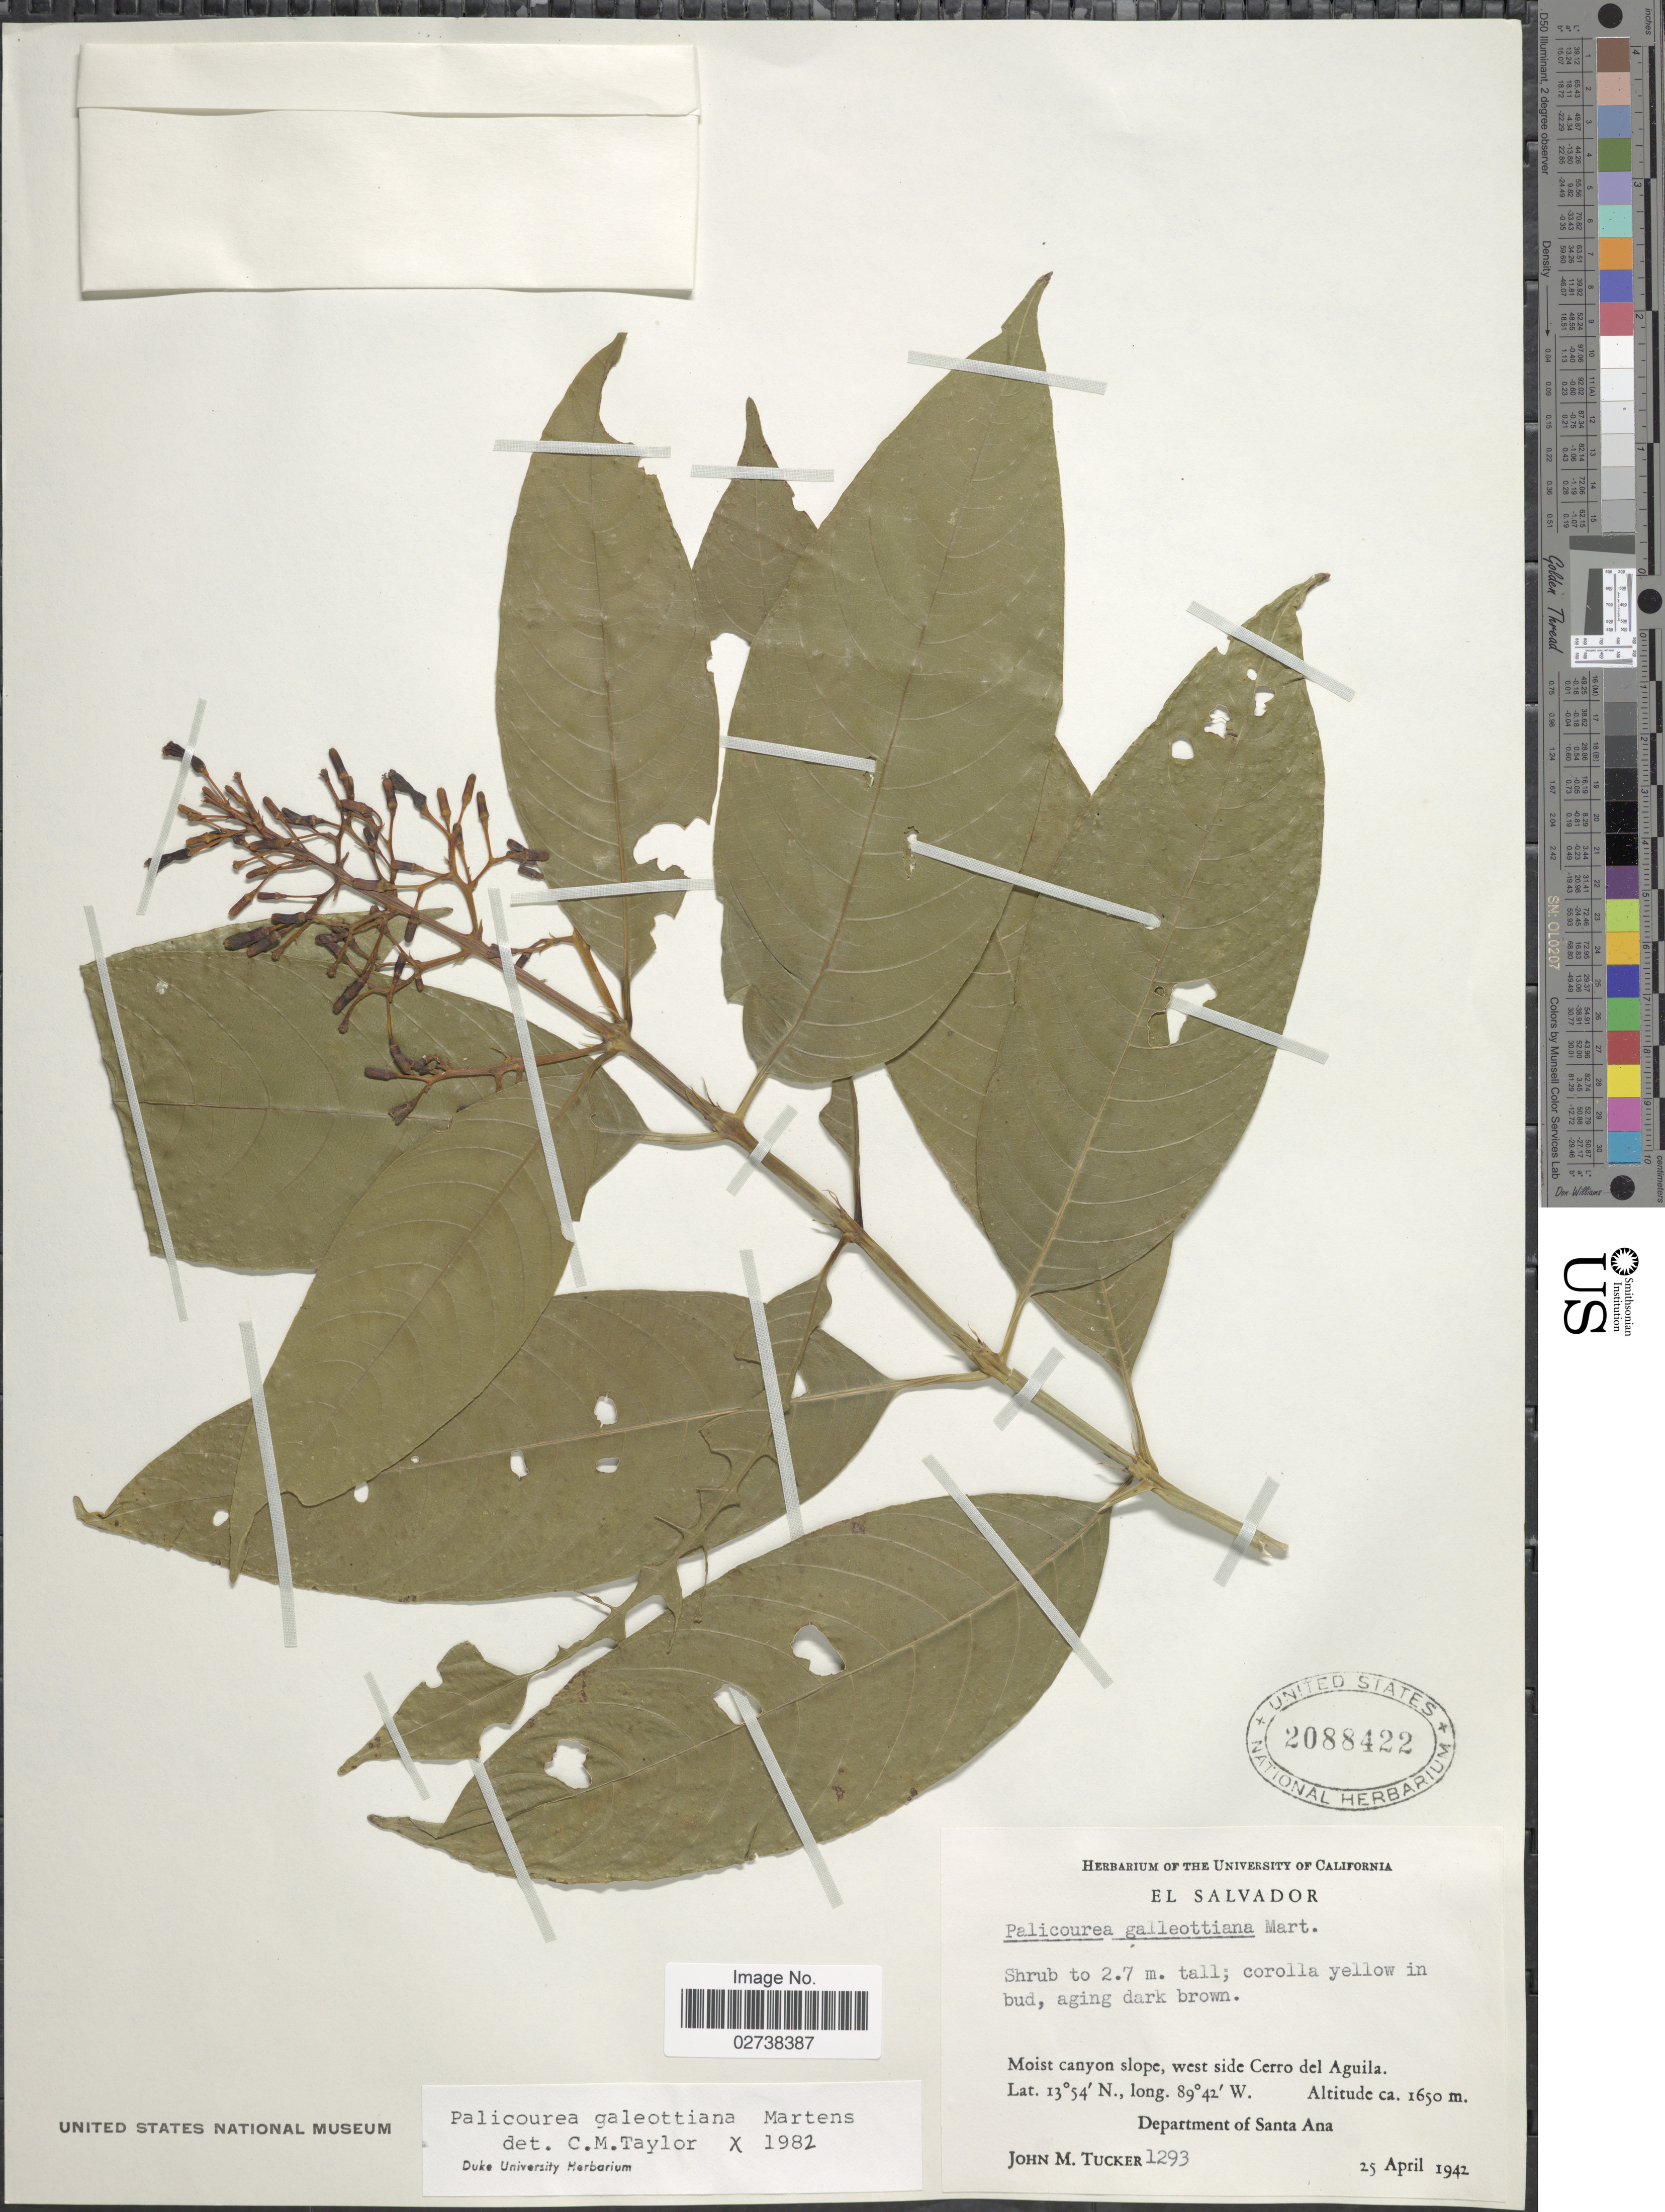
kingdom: Plantae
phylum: Tracheophyta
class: Magnoliopsida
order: Gentianales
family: Rubiaceae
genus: Palicourea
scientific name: Palicourea galeottiana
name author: M. Martens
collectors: J. M. Tucker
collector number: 1293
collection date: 1972-04-25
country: El Salvador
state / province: Santa Ana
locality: Moist canyon slope, west side Cerro del Aguila. Department of Santa Ana.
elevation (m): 1650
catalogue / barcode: US 2088422